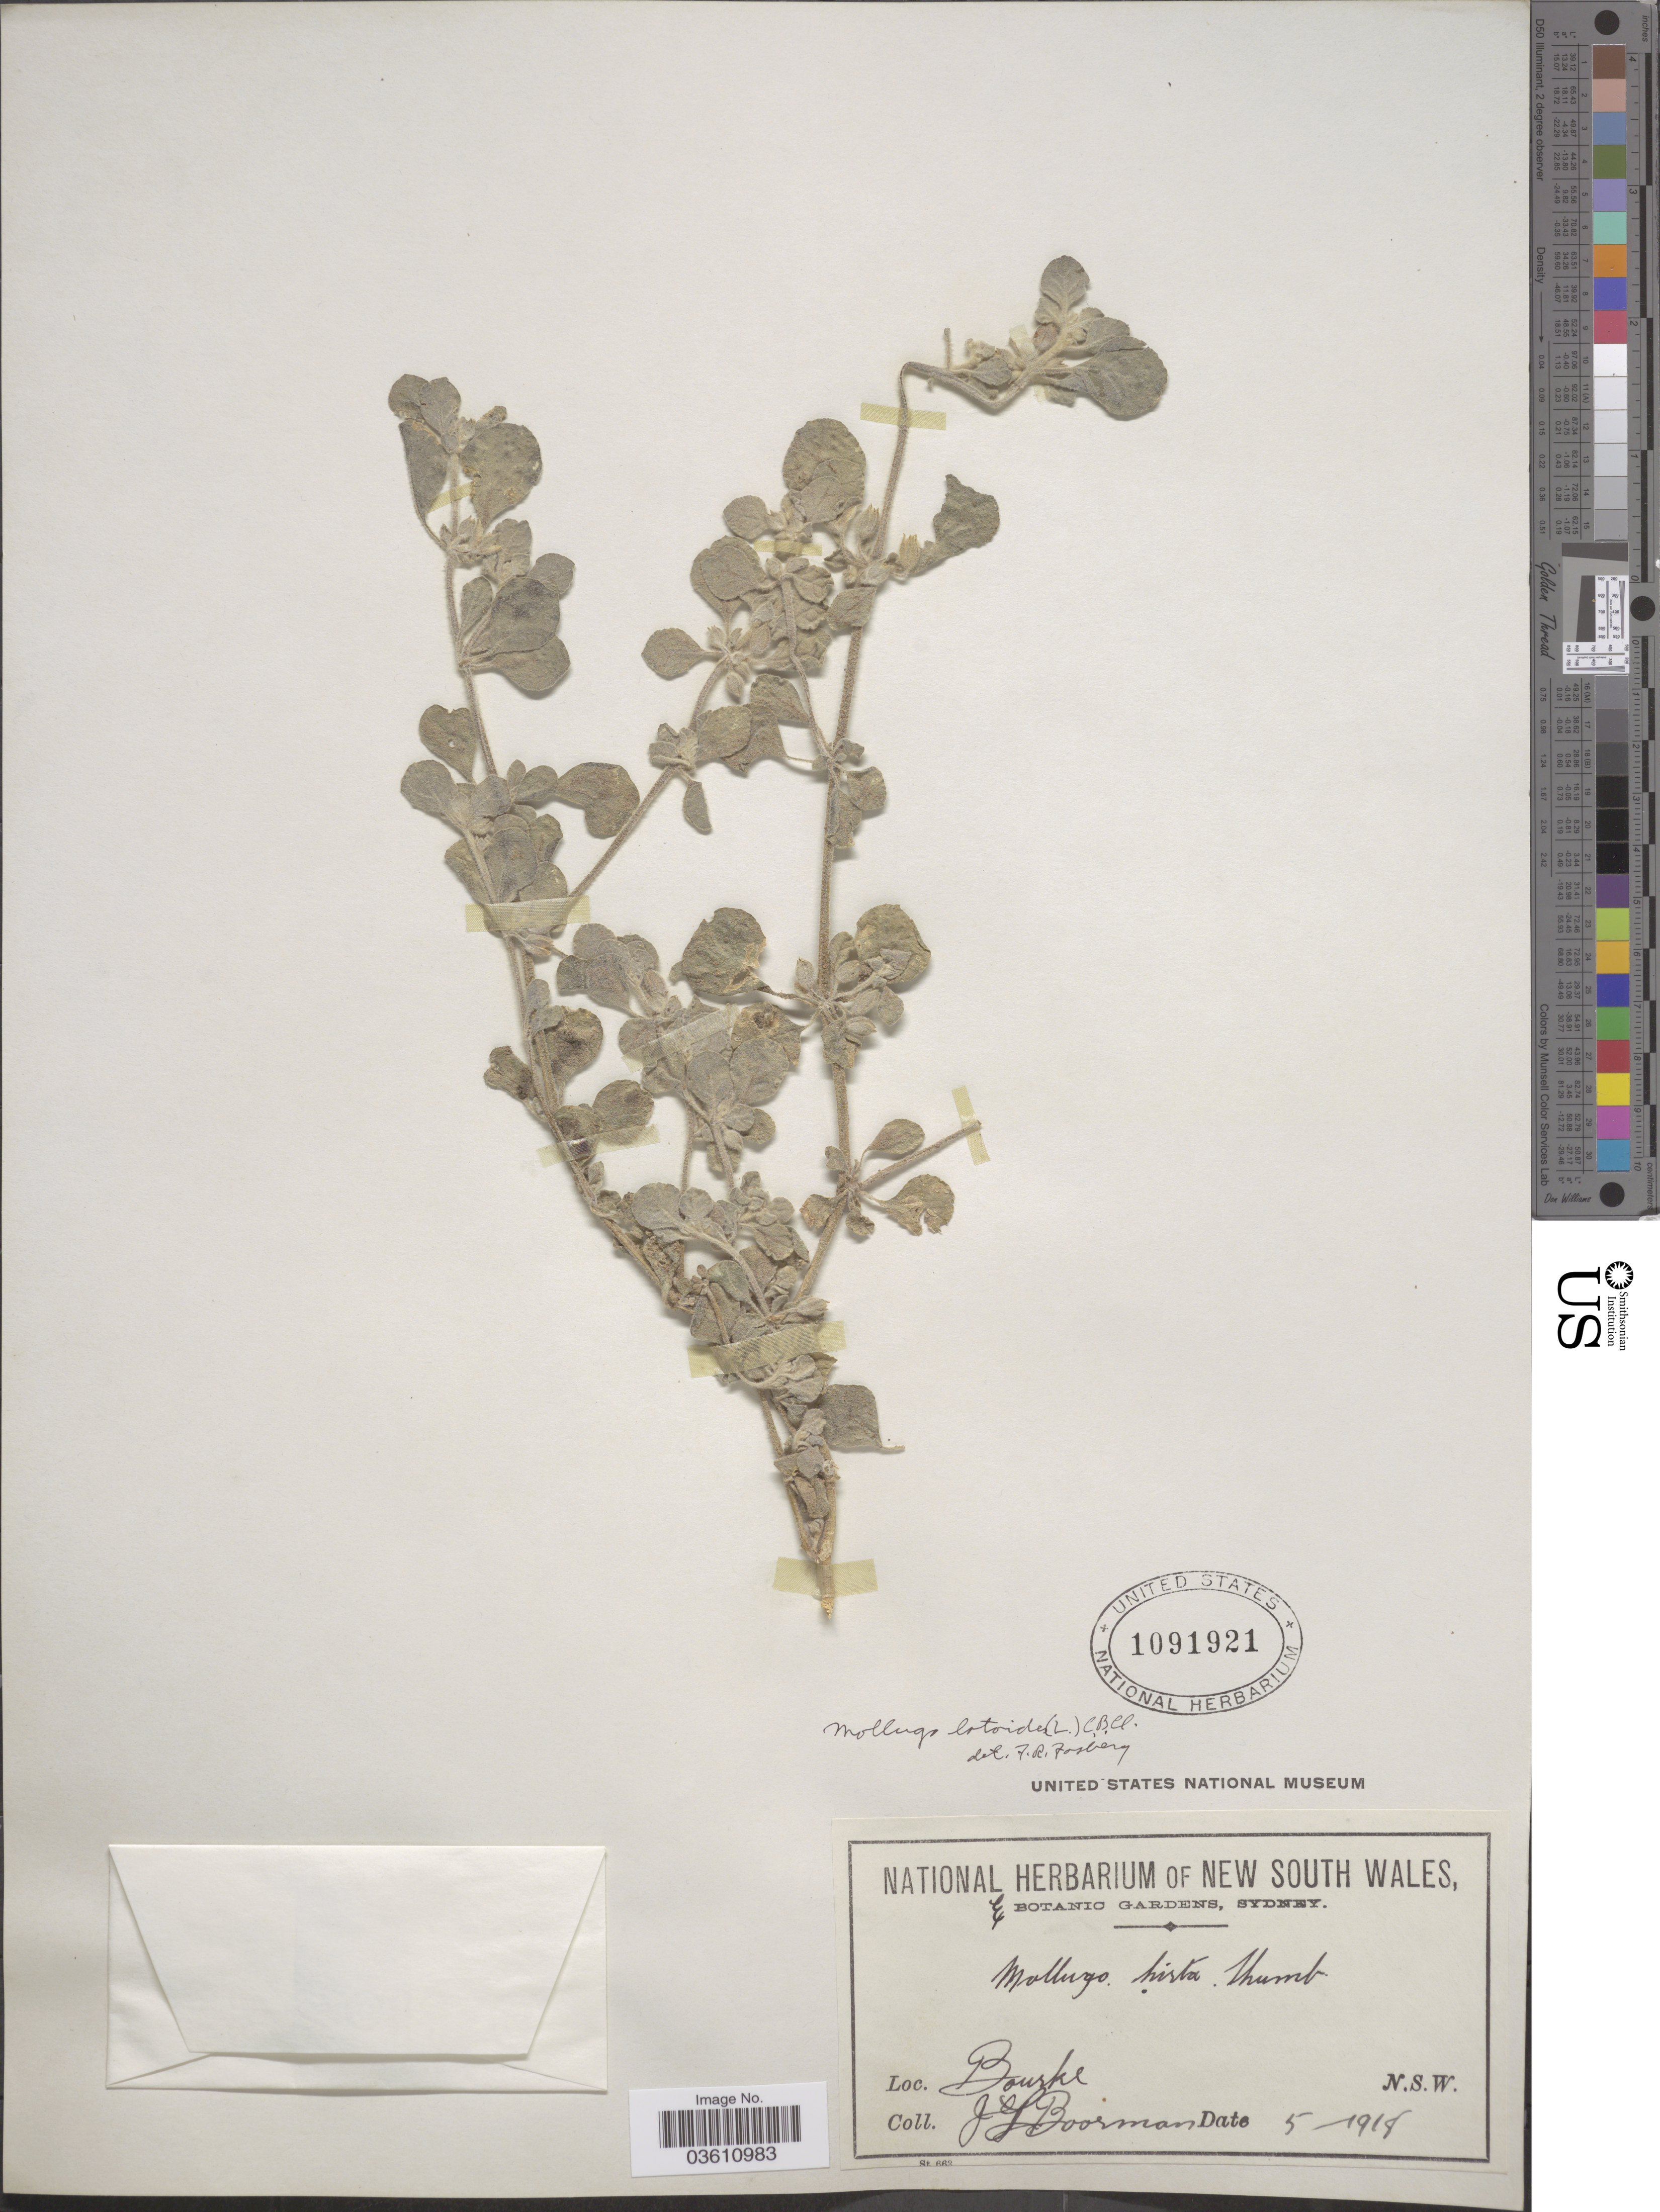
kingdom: Plantae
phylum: Tracheophyta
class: Magnoliopsida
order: Caryophyllales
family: Molluginaceae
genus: Glinus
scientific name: Glinus lotoides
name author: L.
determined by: Strong, Mark T., (BOT), Smithsonian Institution - National Museum of Natural History (UNITED STATES)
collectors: J. Boorman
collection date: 1918-05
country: Australia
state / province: New South Wales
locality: Bourke.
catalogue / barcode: US 1091921